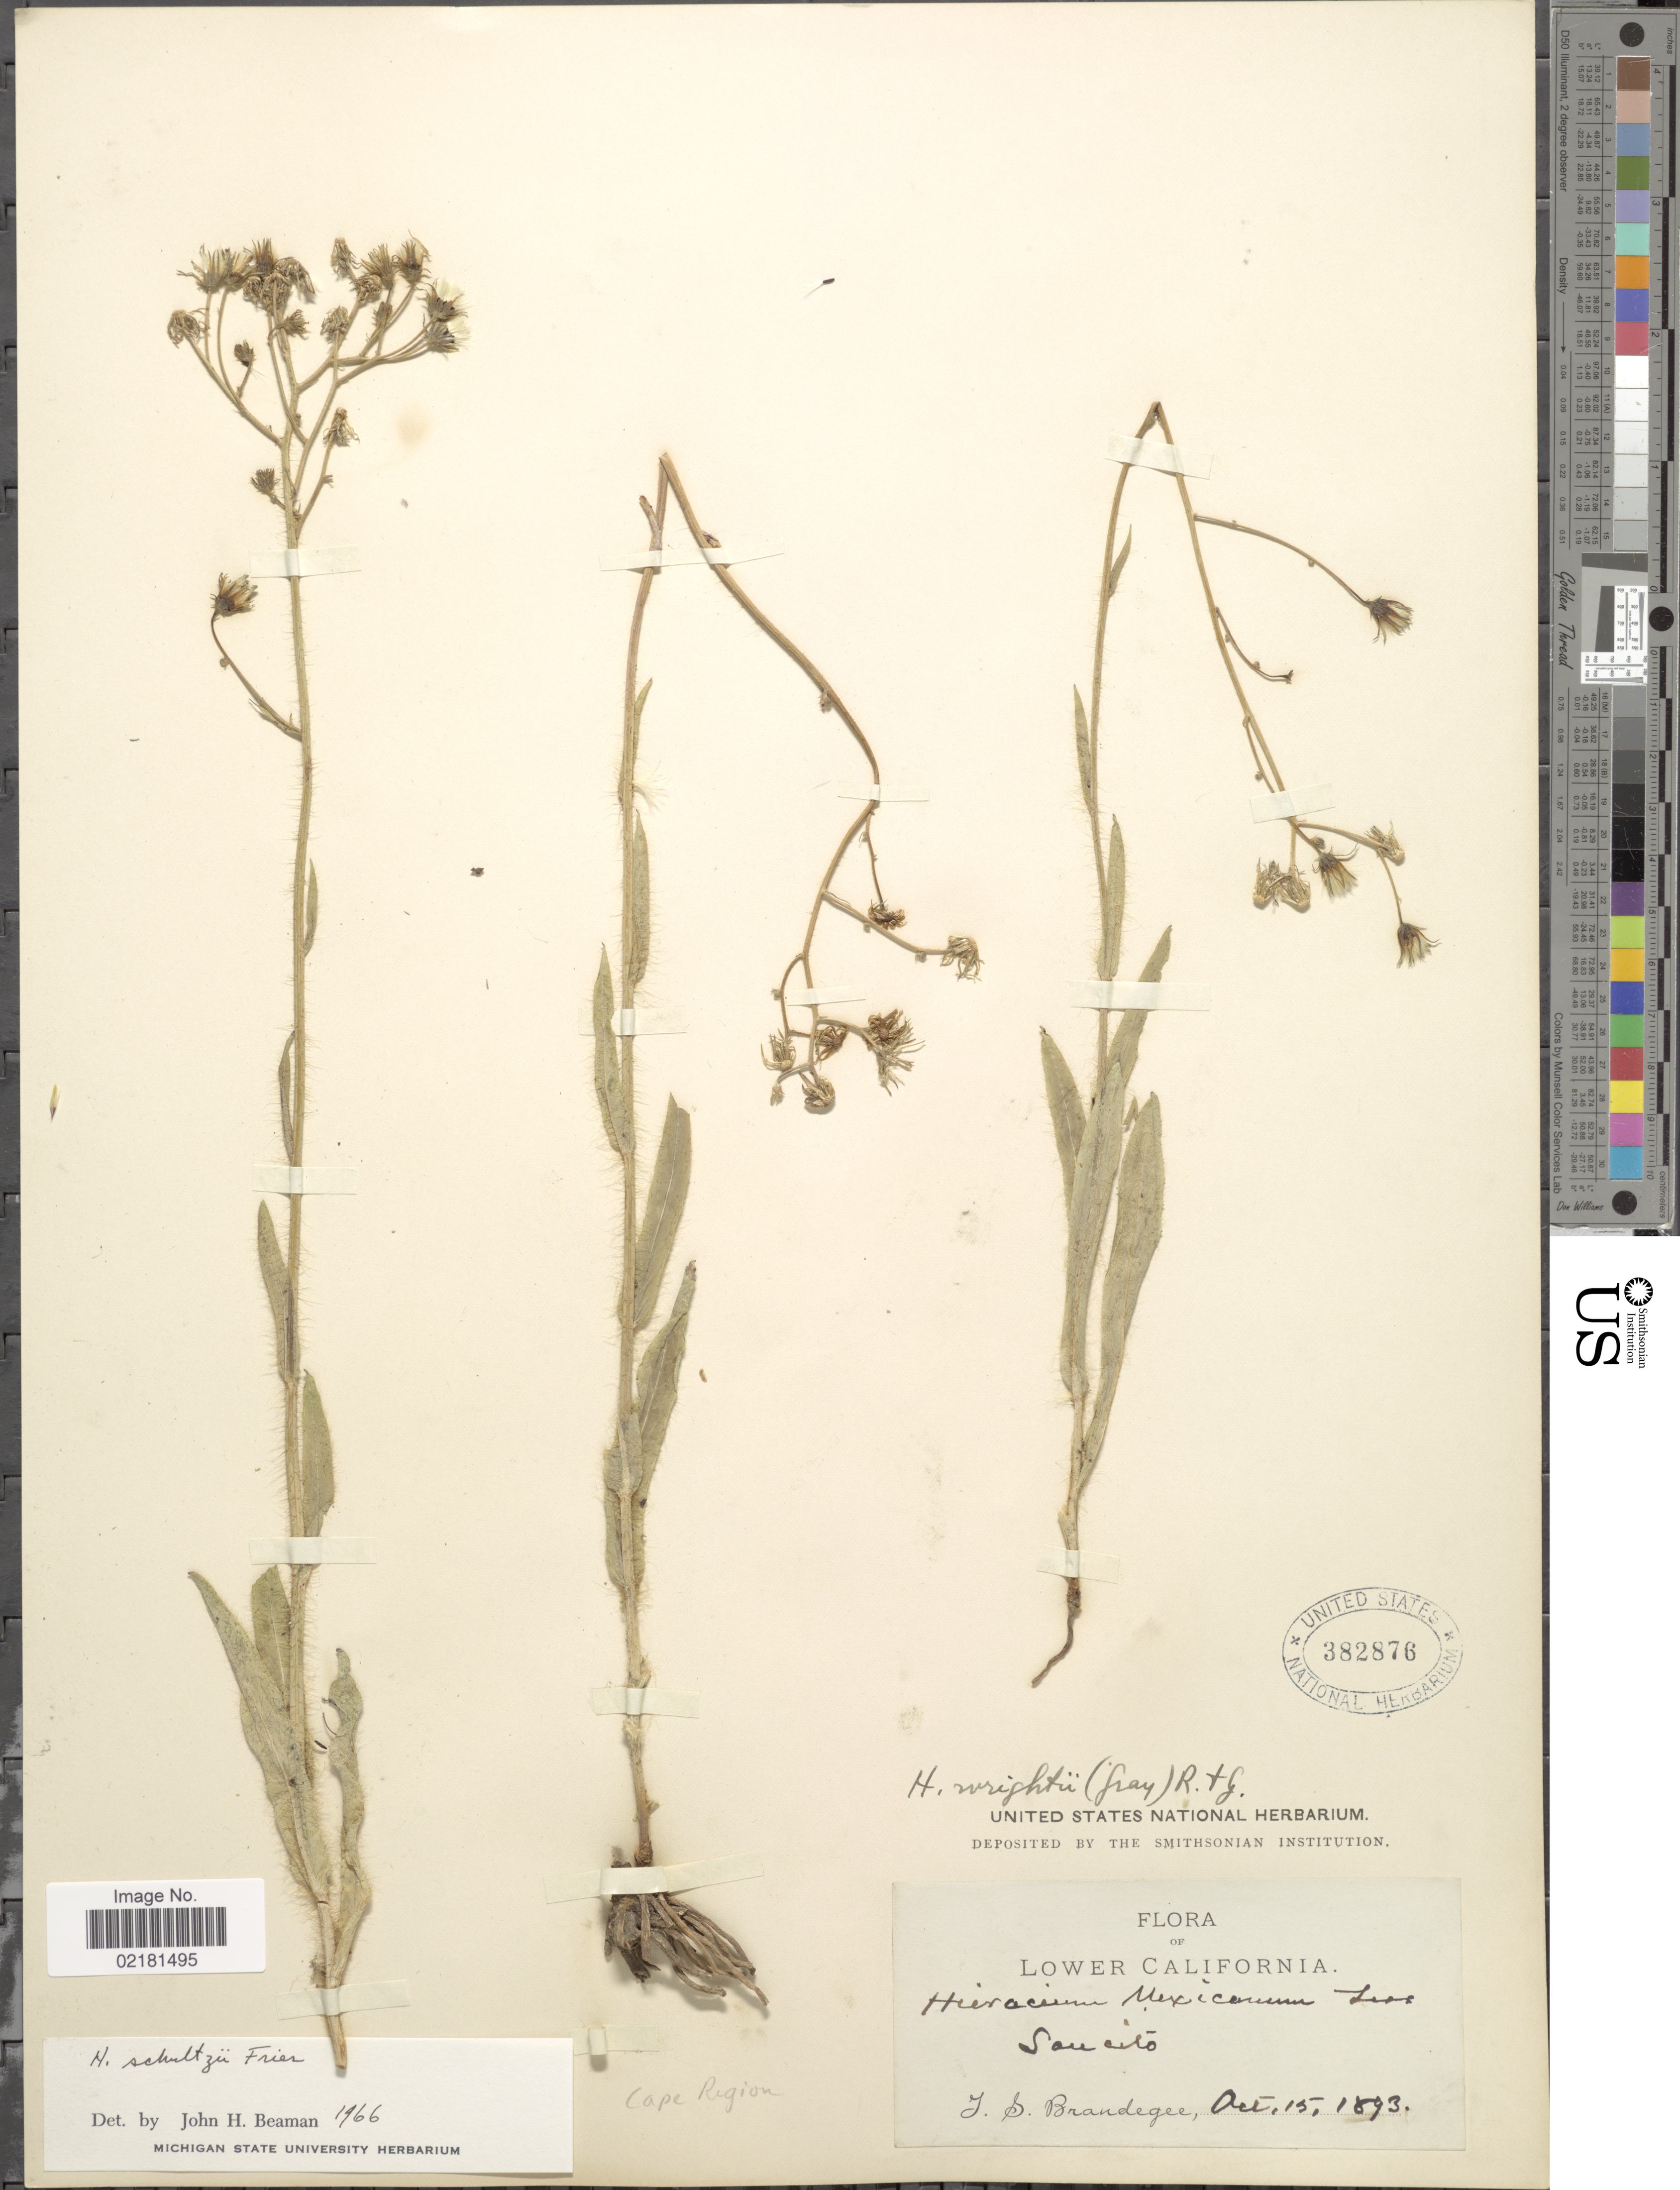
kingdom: Plantae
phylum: Tracheophyta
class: Magnoliopsida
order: Asterales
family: Asteraceae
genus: Hieracium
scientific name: Hieracium schultzii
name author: Fr.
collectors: J. S. Brandegee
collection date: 1893-10-15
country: Mexico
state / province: Baja California Sur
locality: Lower California, Saucito.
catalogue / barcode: US 382876